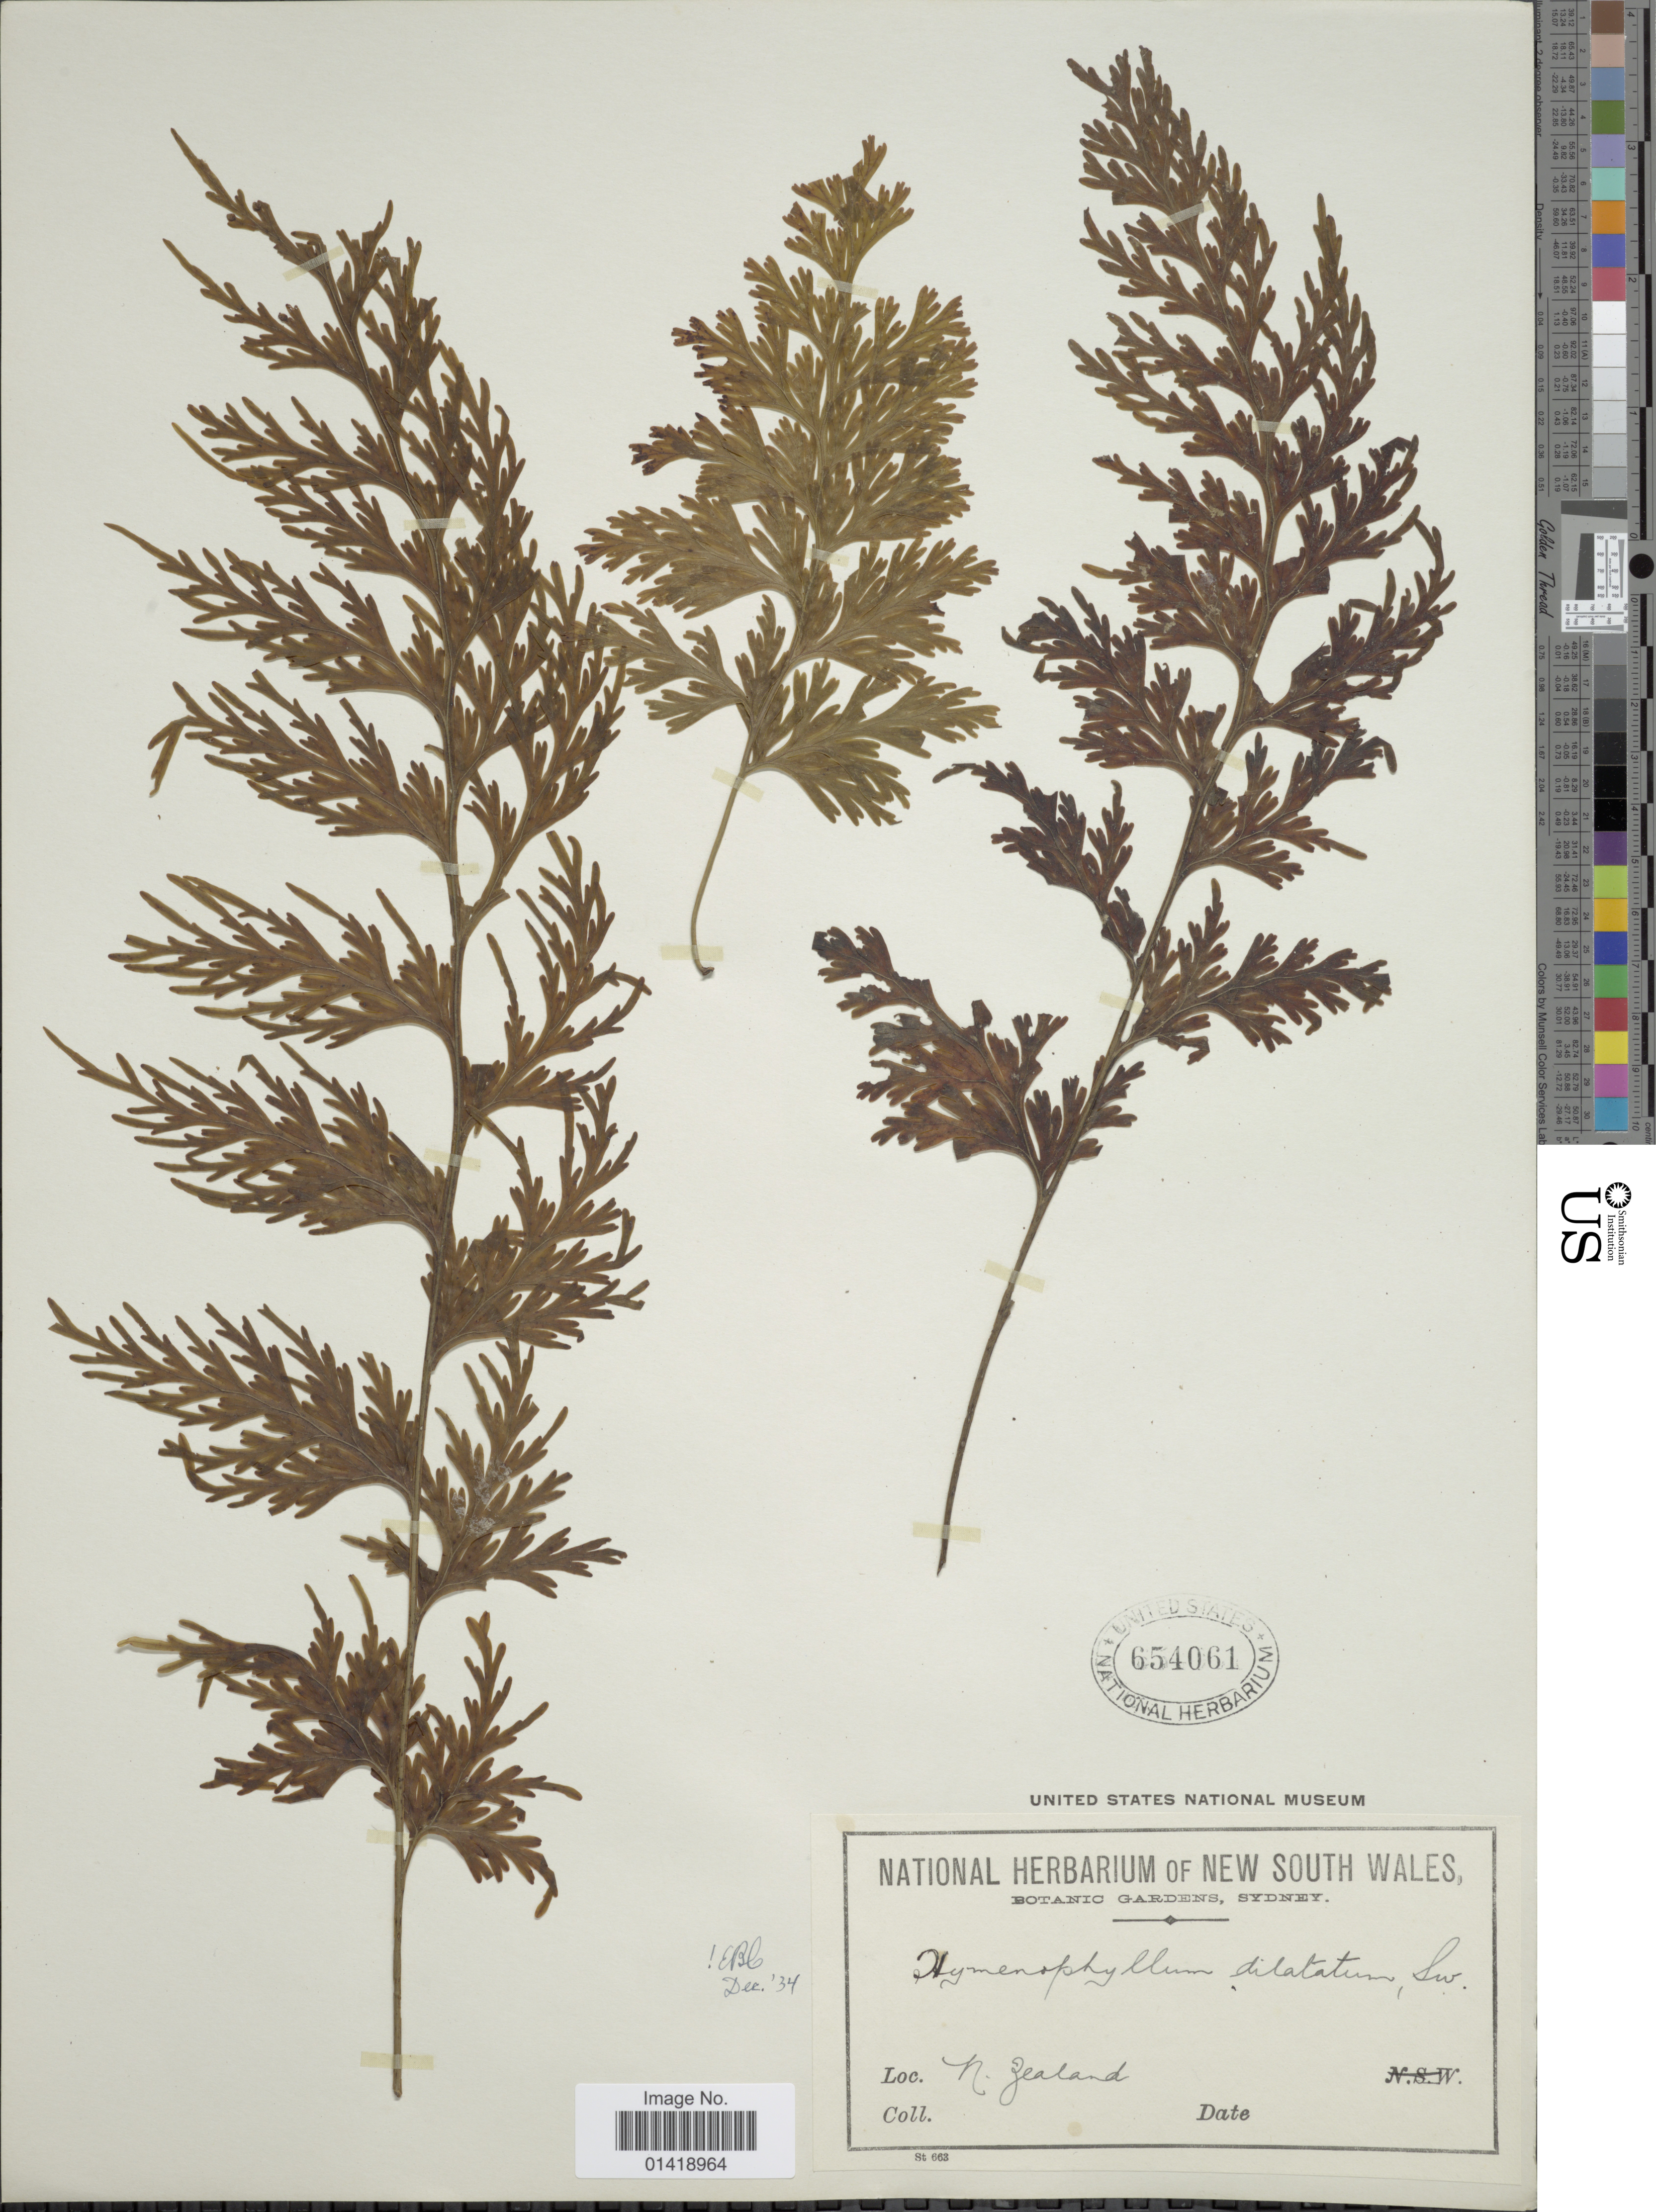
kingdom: Plantae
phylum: Tracheophyta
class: Polypodiopsida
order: Hymenophyllales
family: Hymenophyllaceae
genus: Hymenophyllum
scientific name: Hymenophyllum dilatatum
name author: Sw.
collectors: National Herbarium of New South Wales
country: New Zealand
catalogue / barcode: US 654061